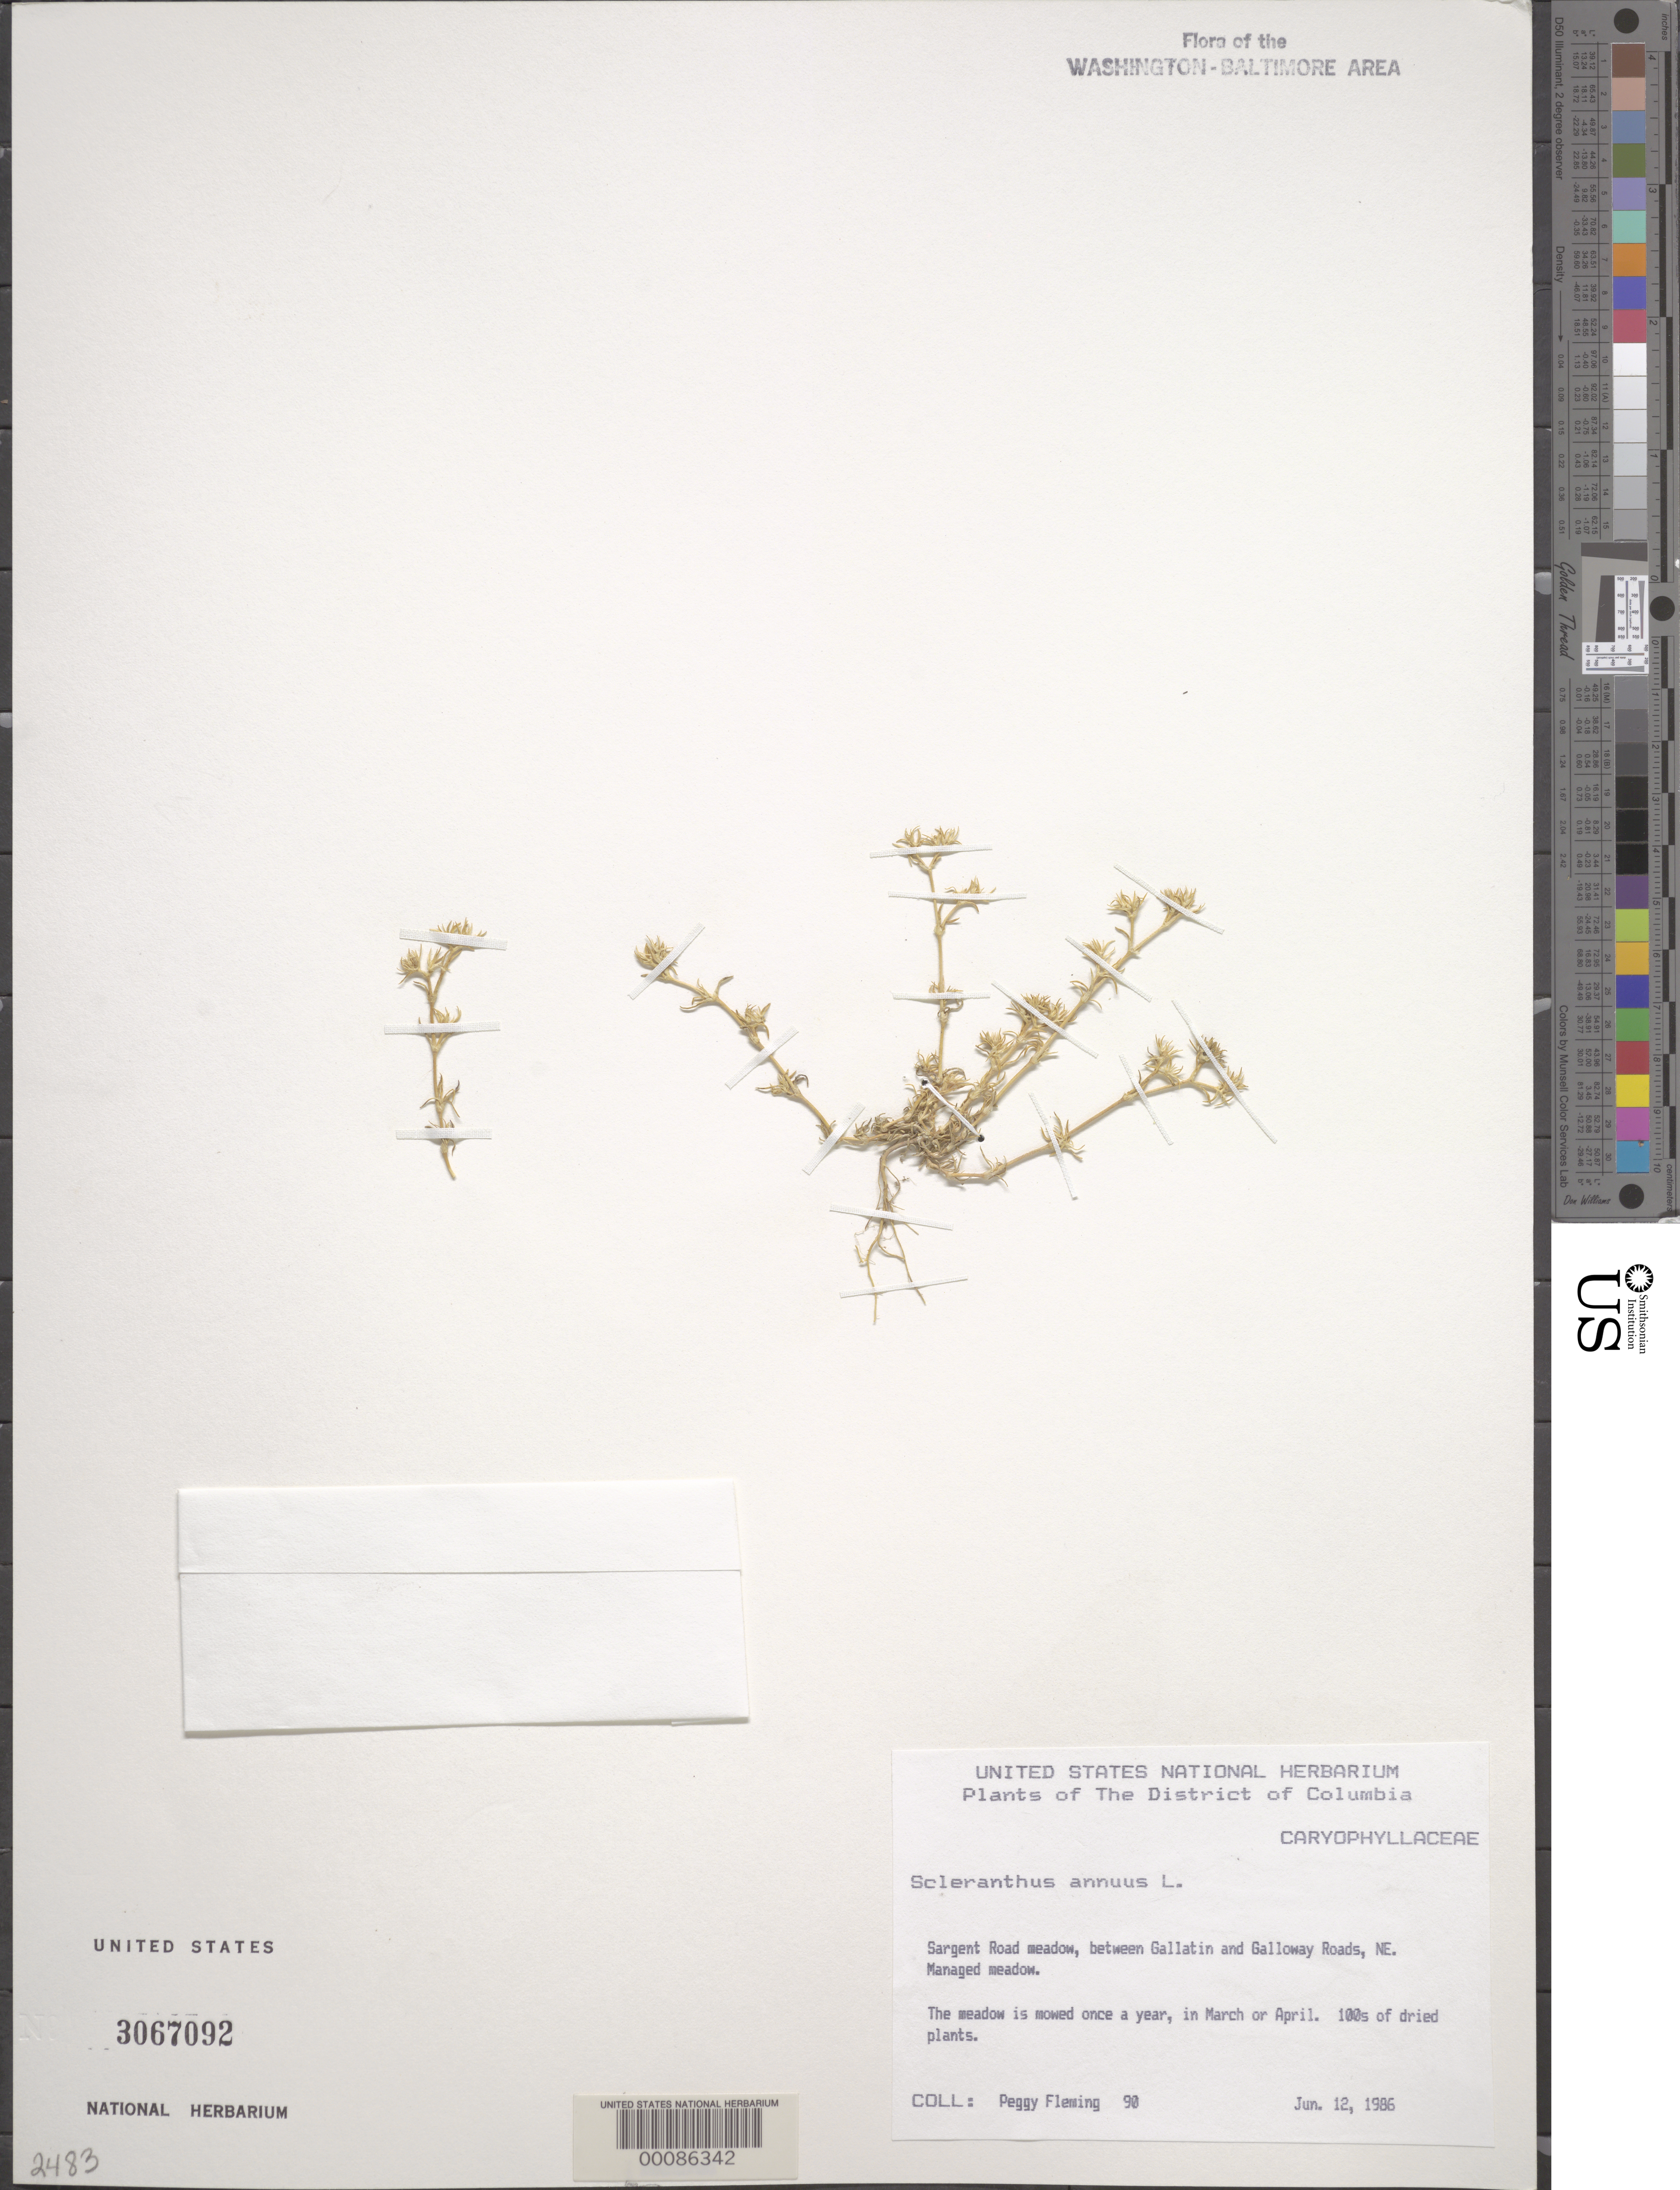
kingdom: Plantae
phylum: Tracheophyta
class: Magnoliopsida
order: Caryophyllales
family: Caryophyllaceae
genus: Scleranthus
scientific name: Scleranthus annuus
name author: L.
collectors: P. Fleming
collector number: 90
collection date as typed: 12 Jun 1986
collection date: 1986-06-12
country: United States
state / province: District of Columbia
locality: Sargent Road meadow, between Gallatin and Galloway Roads, NE.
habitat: Managed meadow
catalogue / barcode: US 3067092